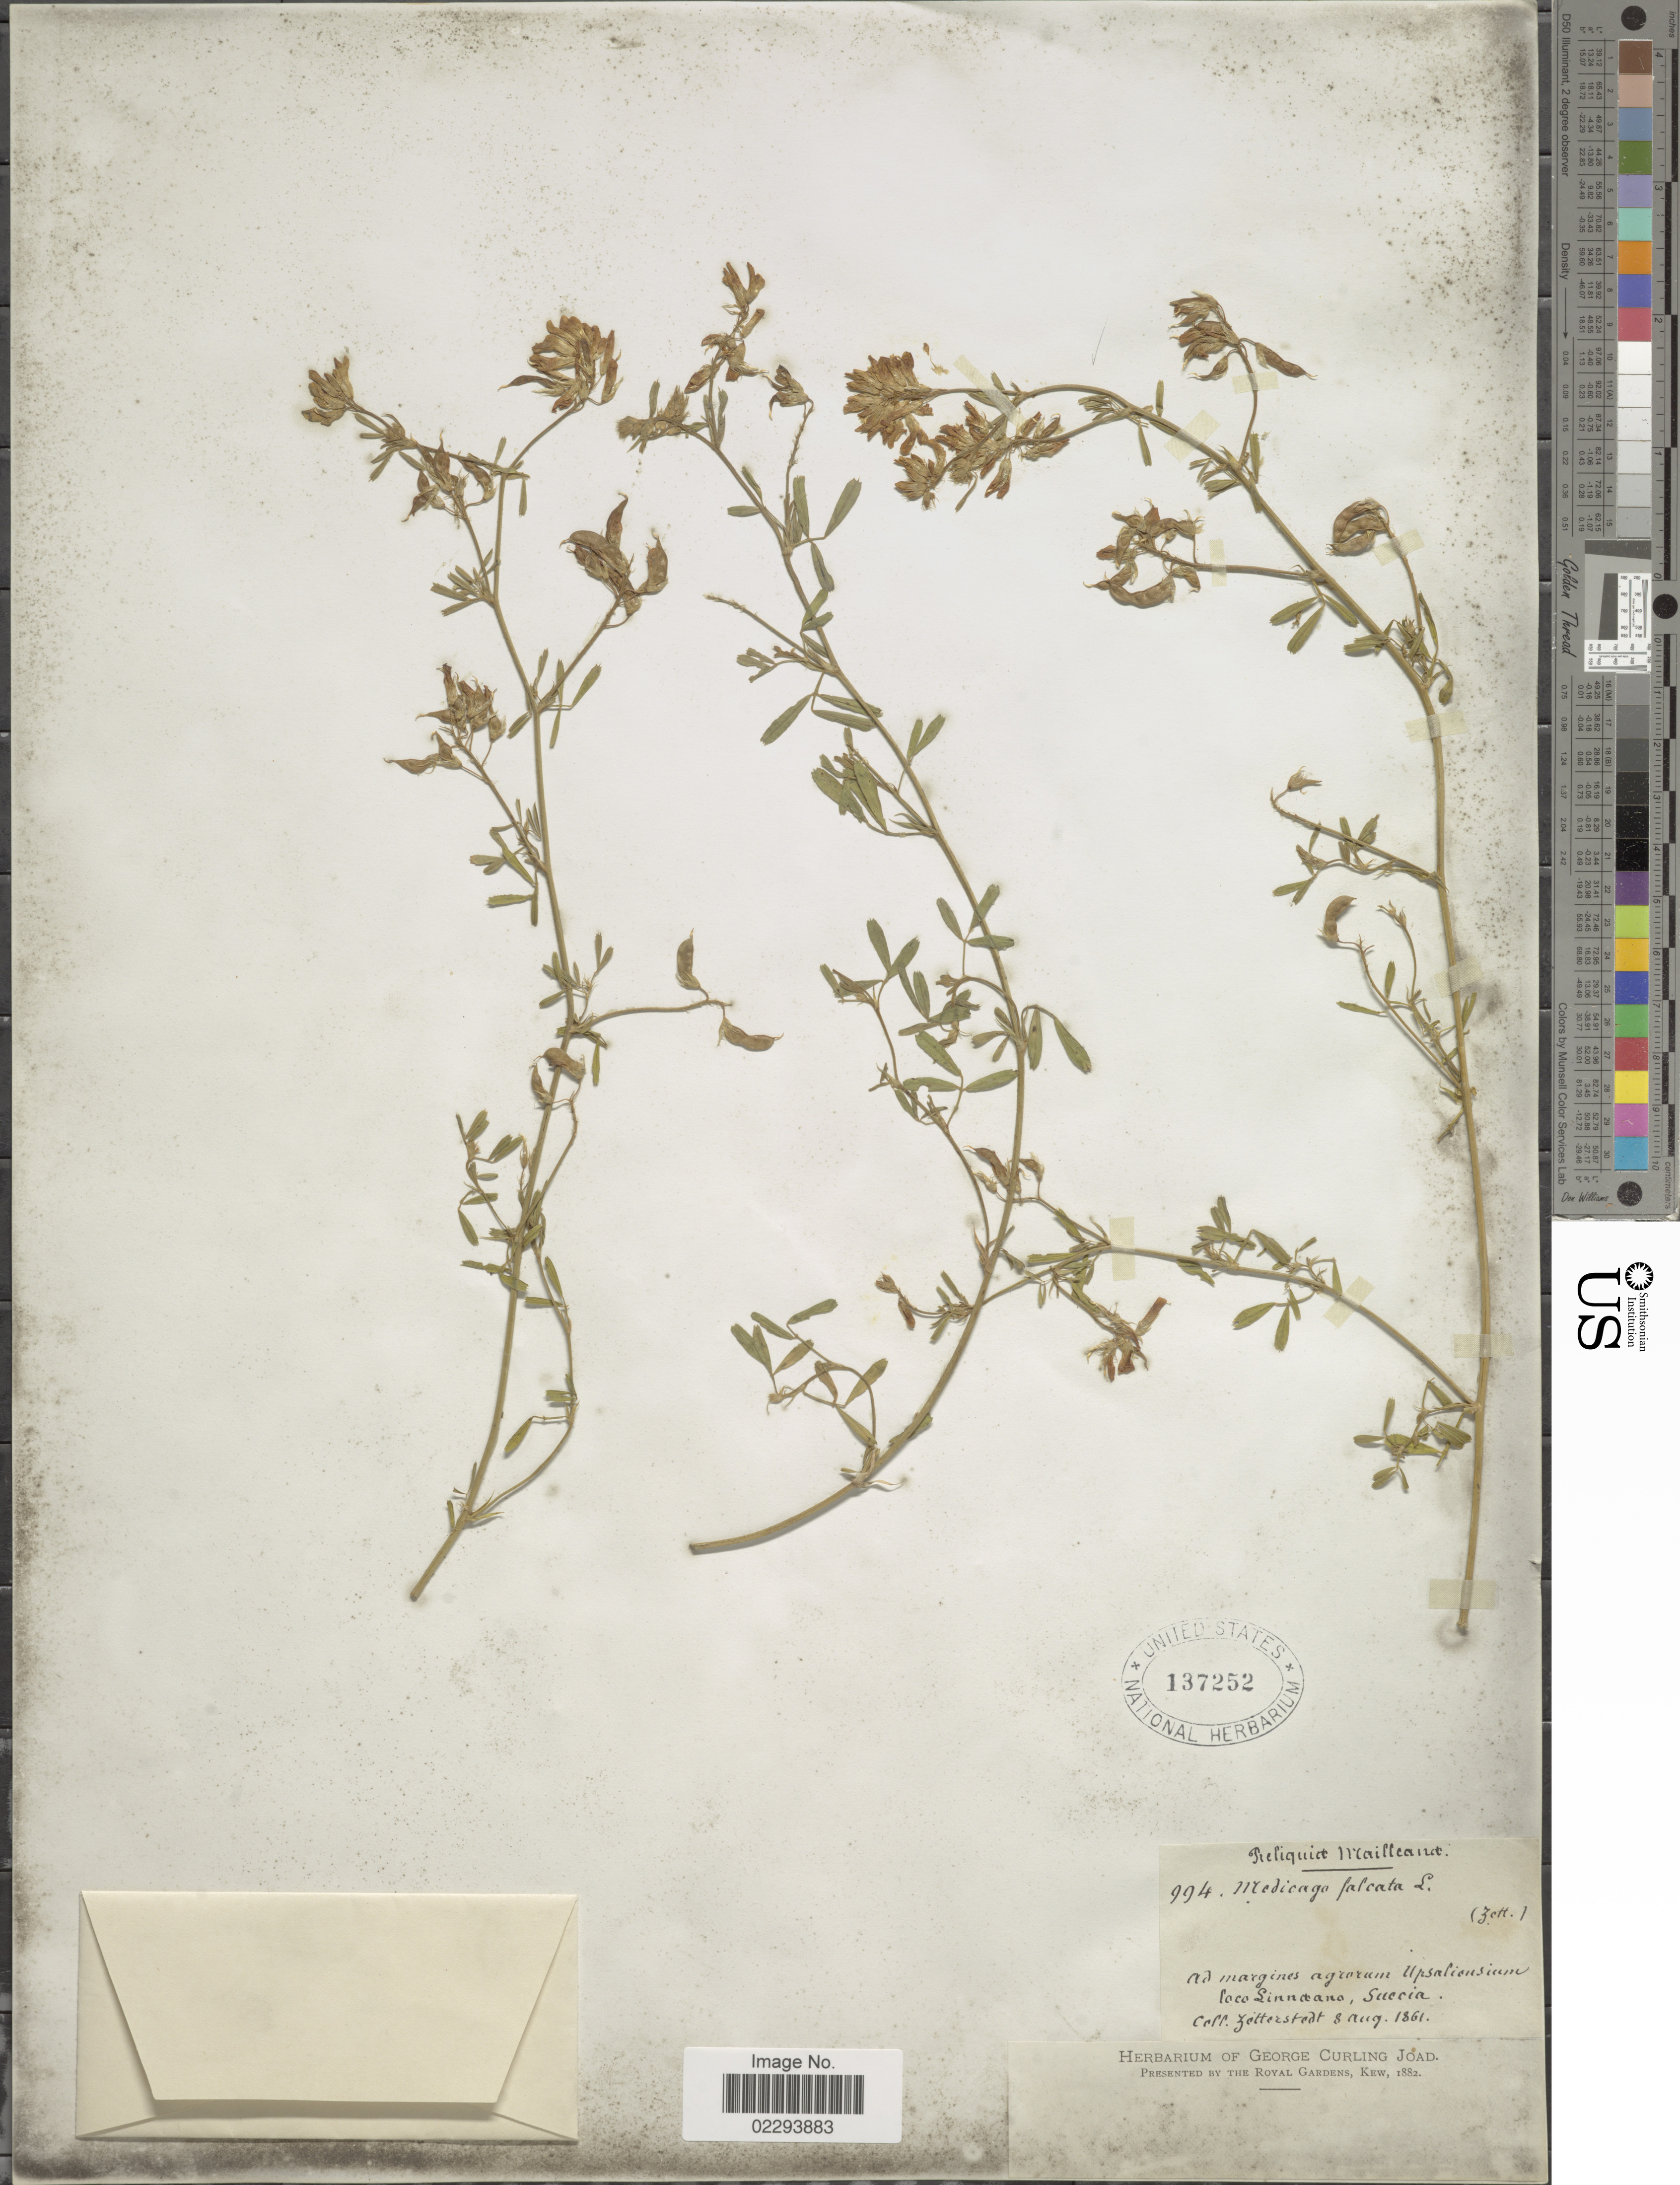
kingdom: Plantae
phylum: Tracheophyta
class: Magnoliopsida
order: Fabales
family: Fabaceae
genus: Medicago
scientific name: Medicago sativa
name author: L.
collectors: Zetterstedt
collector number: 994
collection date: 1861-08-08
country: Sweden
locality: Ad margines agrorum Upsaliensium laco Linnaano [interpreted],Suecia.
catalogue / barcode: US 137252